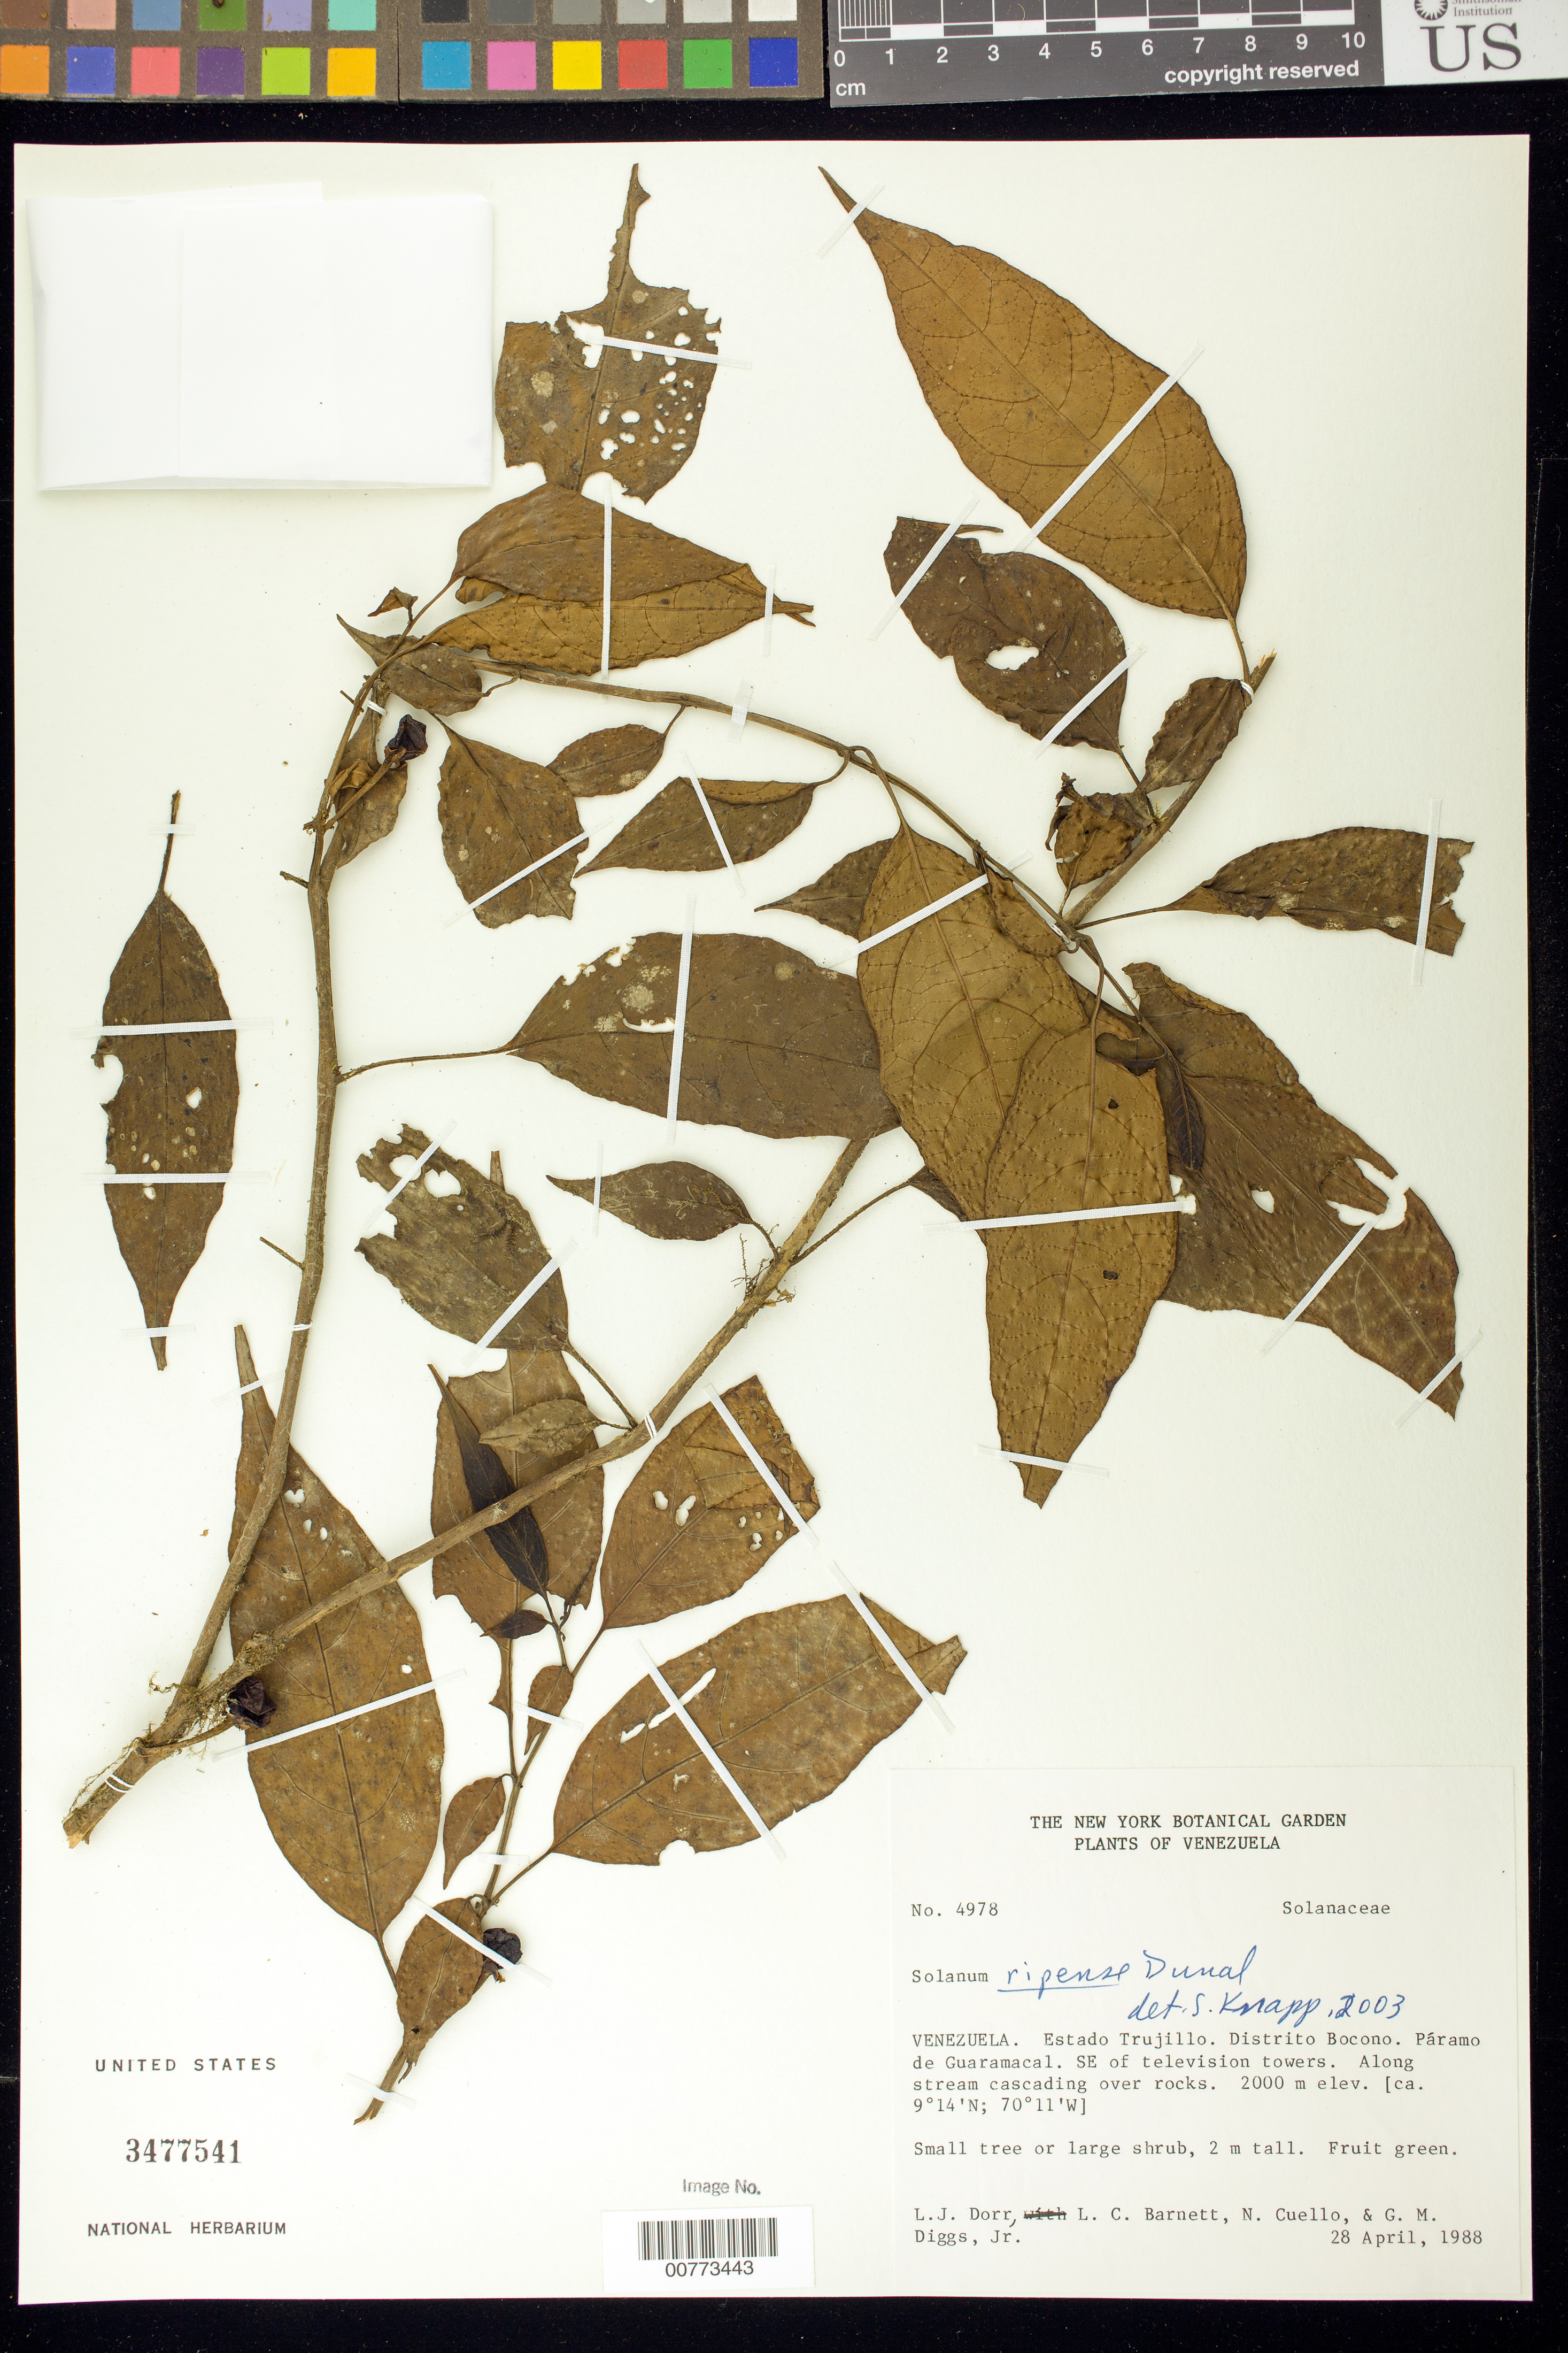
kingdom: Plantae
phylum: Tracheophyta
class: Magnoliopsida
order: Solanales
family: Solanaceae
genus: Solanum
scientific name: Solanum ripense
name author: Dunal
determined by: Knapp, M. S.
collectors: L. J. Dorr, L. C. Barnett, N. L. Cuello & G. Diggs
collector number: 4978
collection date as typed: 28 Apr 1988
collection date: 1988-04-28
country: Venezuela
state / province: Trujillo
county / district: Boconó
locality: Páramo de Guaramacal. SE television towers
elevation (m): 2000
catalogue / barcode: US 3477541